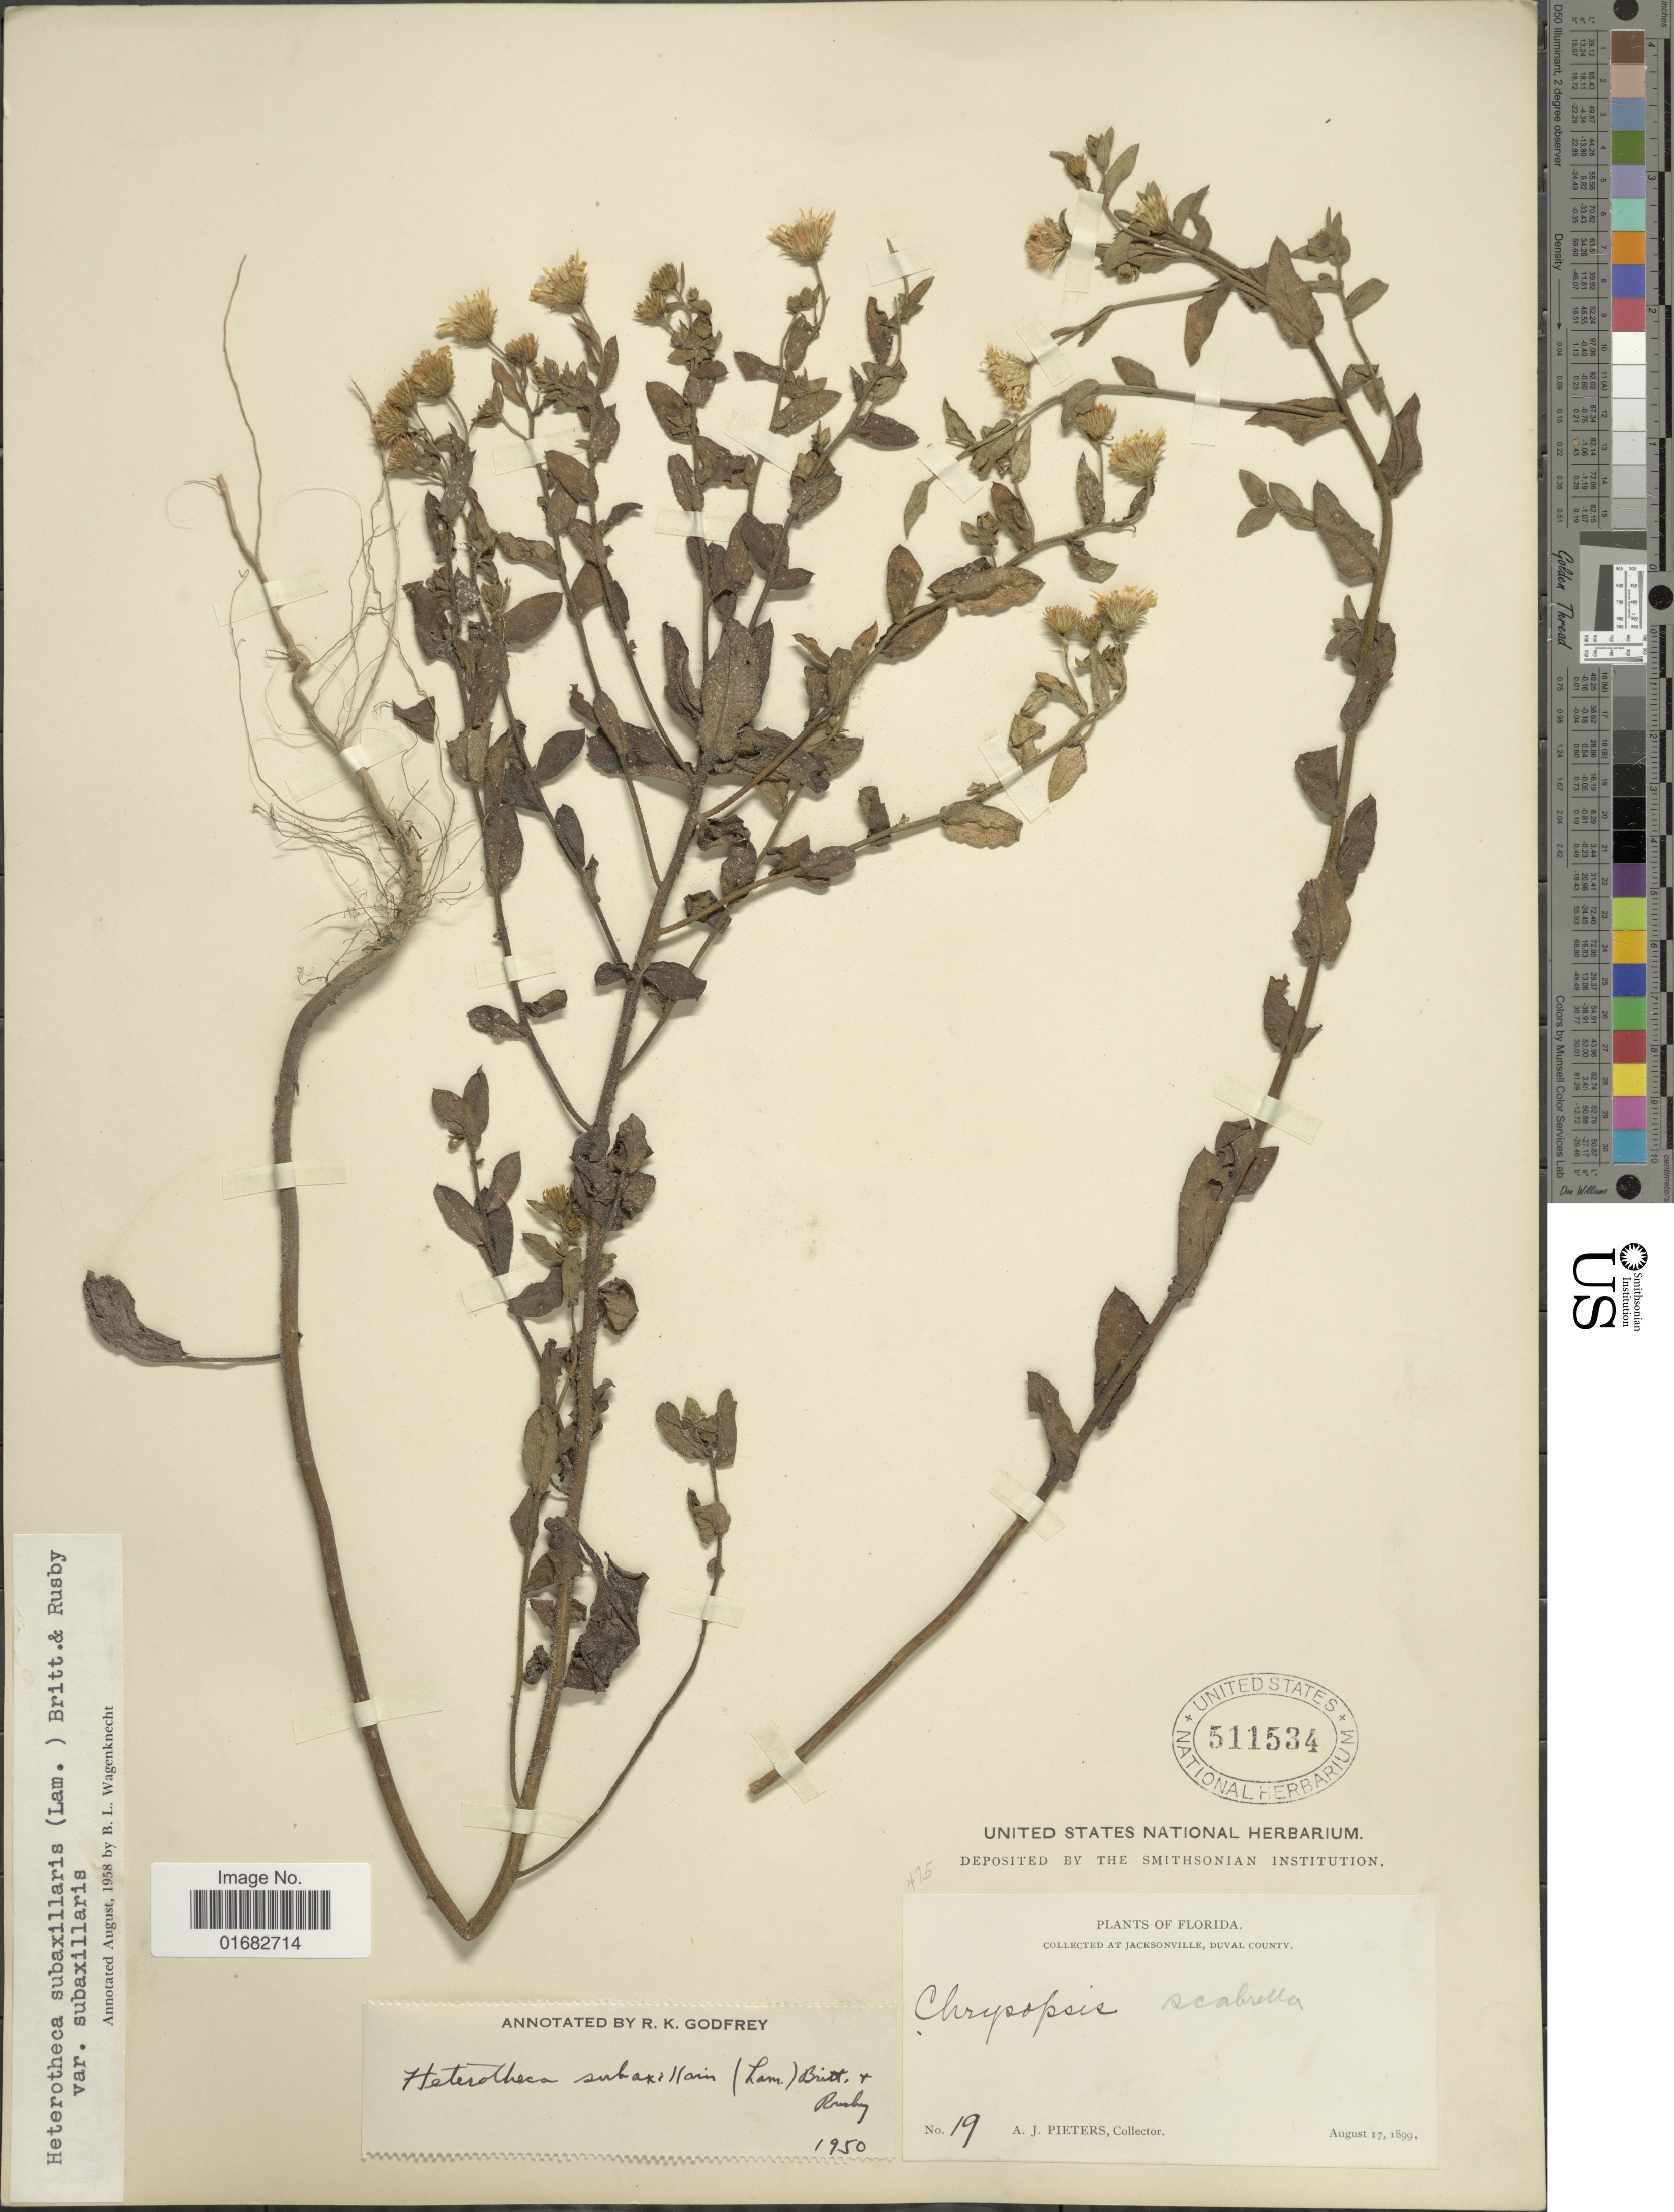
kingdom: Plantae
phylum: Tracheophyta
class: Magnoliopsida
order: Asterales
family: Asteraceae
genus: Heterotheca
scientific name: Heterotheca subaxillaris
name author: (Lam.) Britton & Rusby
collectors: A. Pieters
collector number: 19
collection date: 1899-08-17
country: United States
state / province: Florida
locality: Jacksonville, Duval County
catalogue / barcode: US 511534